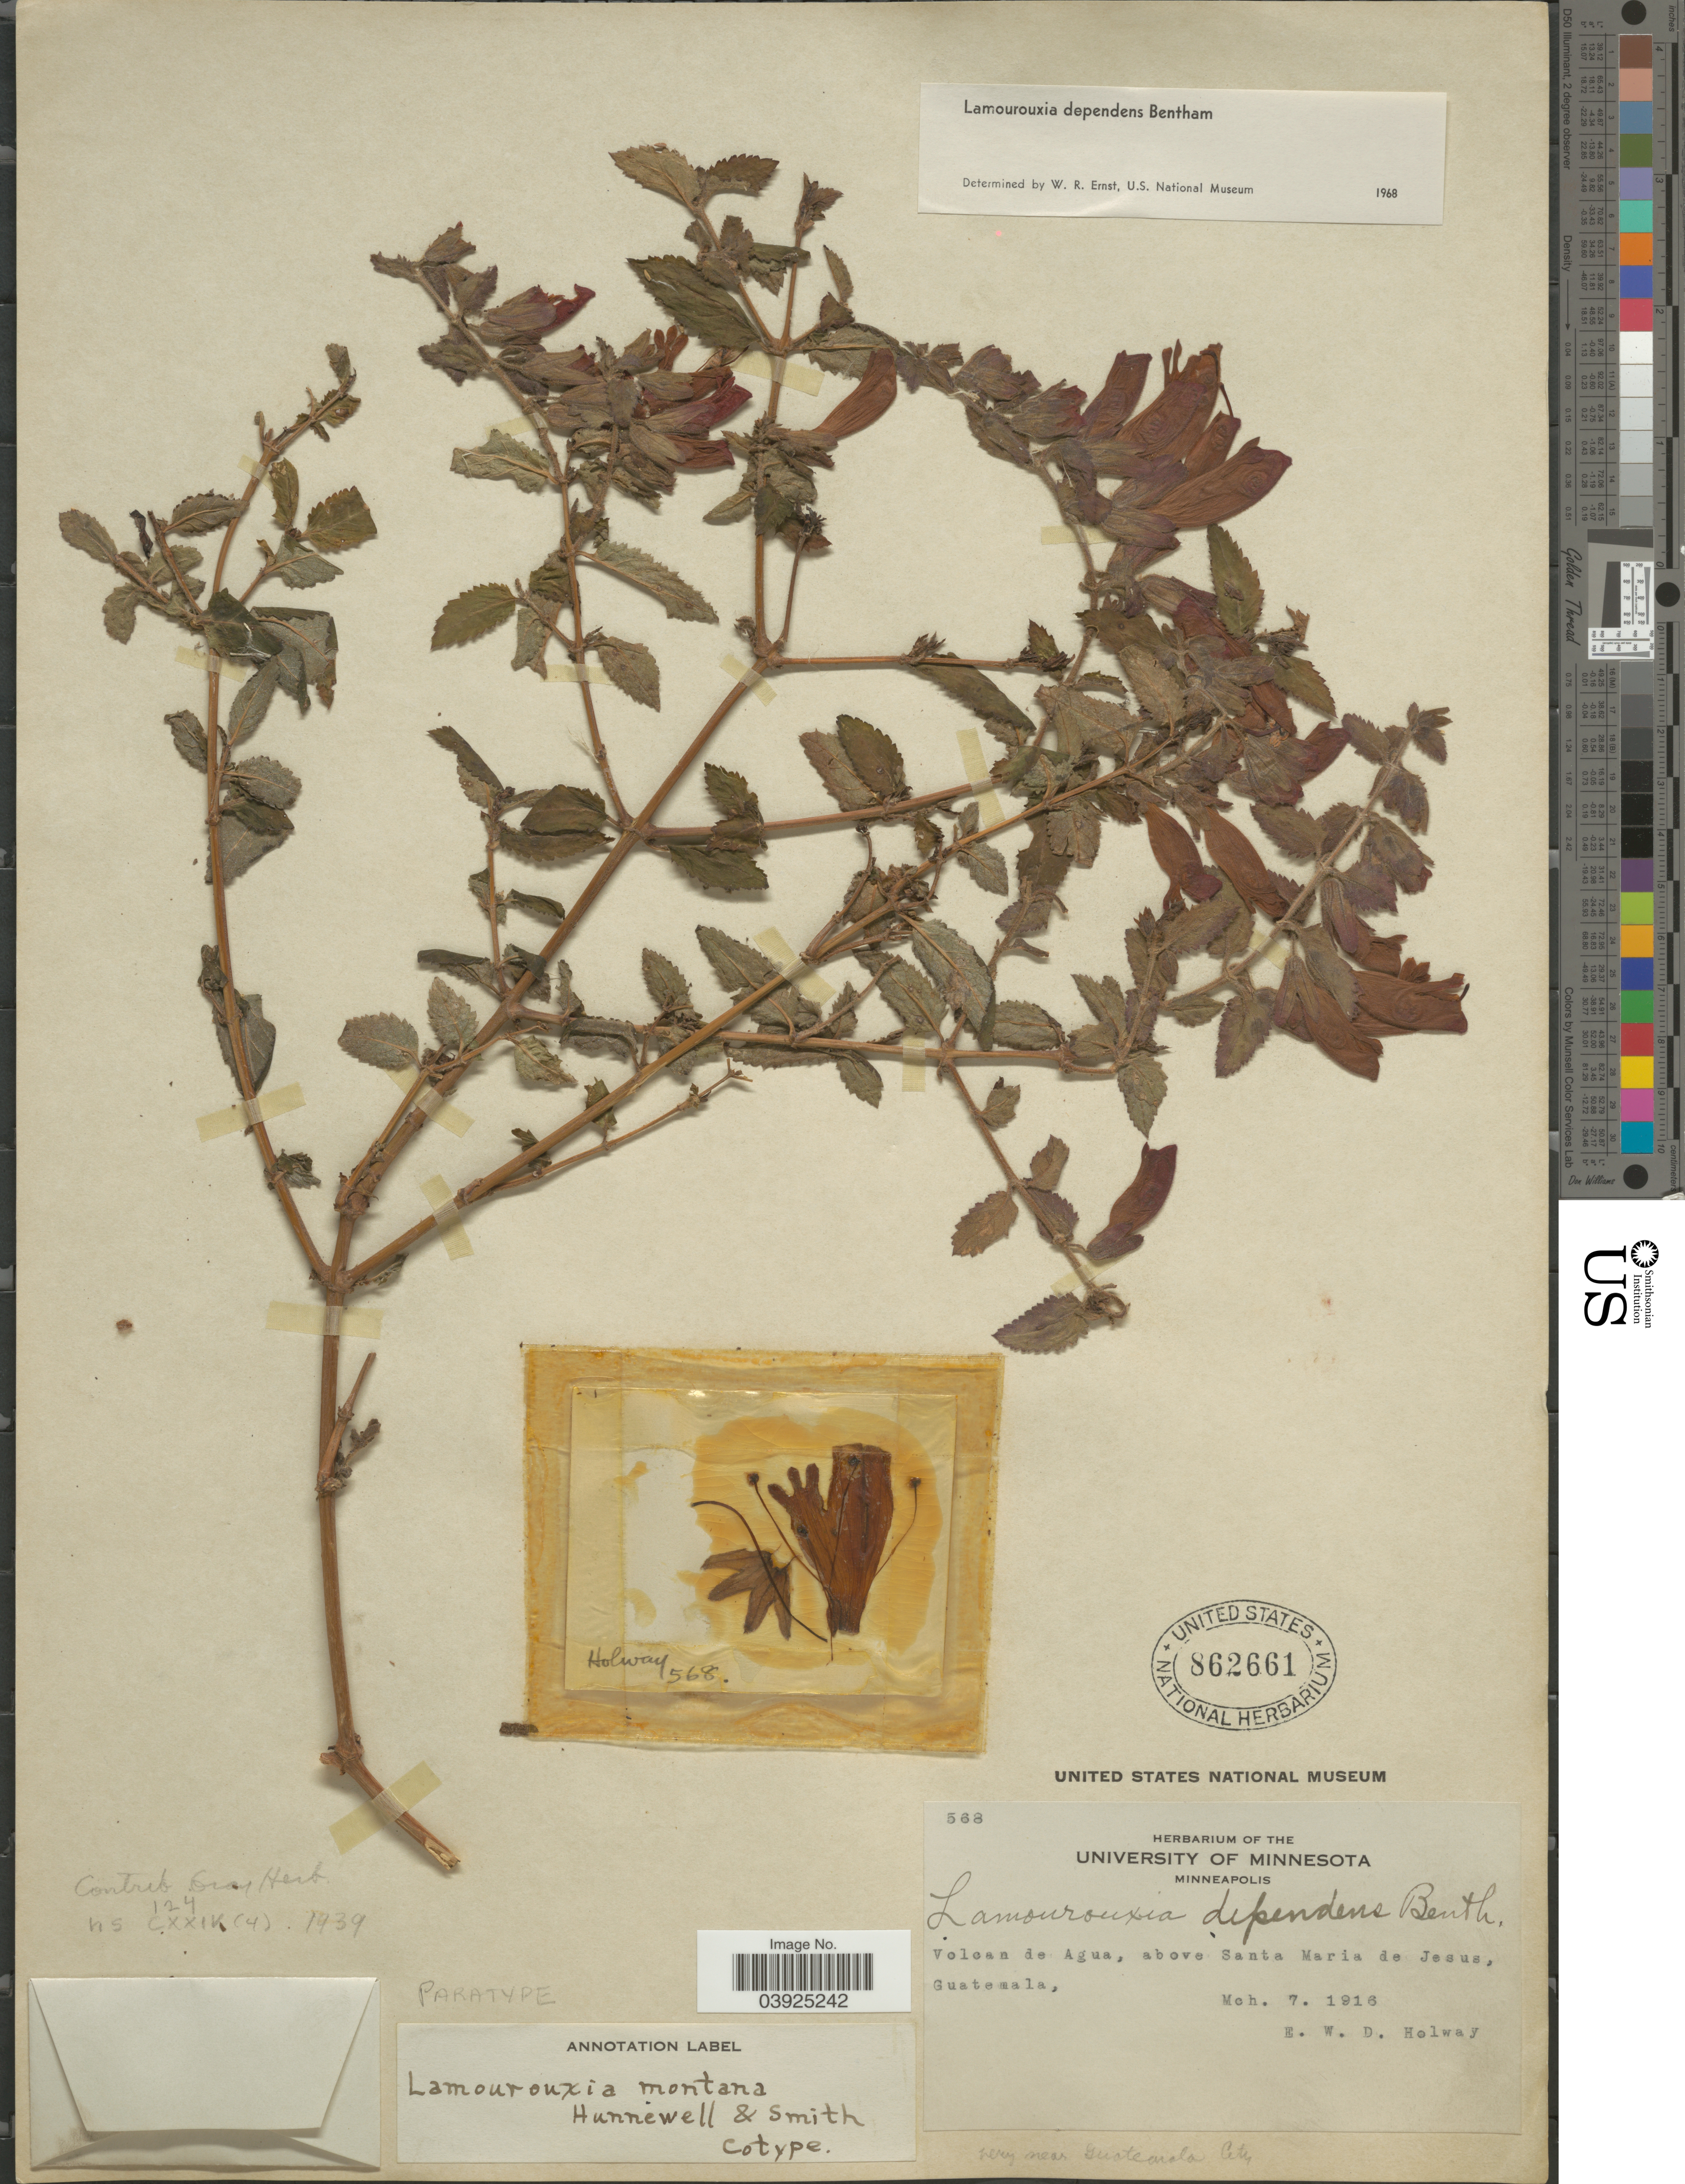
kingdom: Plantae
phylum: Tracheophyta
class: Magnoliopsida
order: Lamiales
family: Orobanchaceae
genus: Lamourouxia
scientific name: Lamourouxia dependens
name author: Benth.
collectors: E. W. D. Holway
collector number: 568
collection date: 1916-03-07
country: Guatemala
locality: Volcan de Agua, above Santa Maria de Jesus. Very near Guatemala City.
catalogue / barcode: US 862661